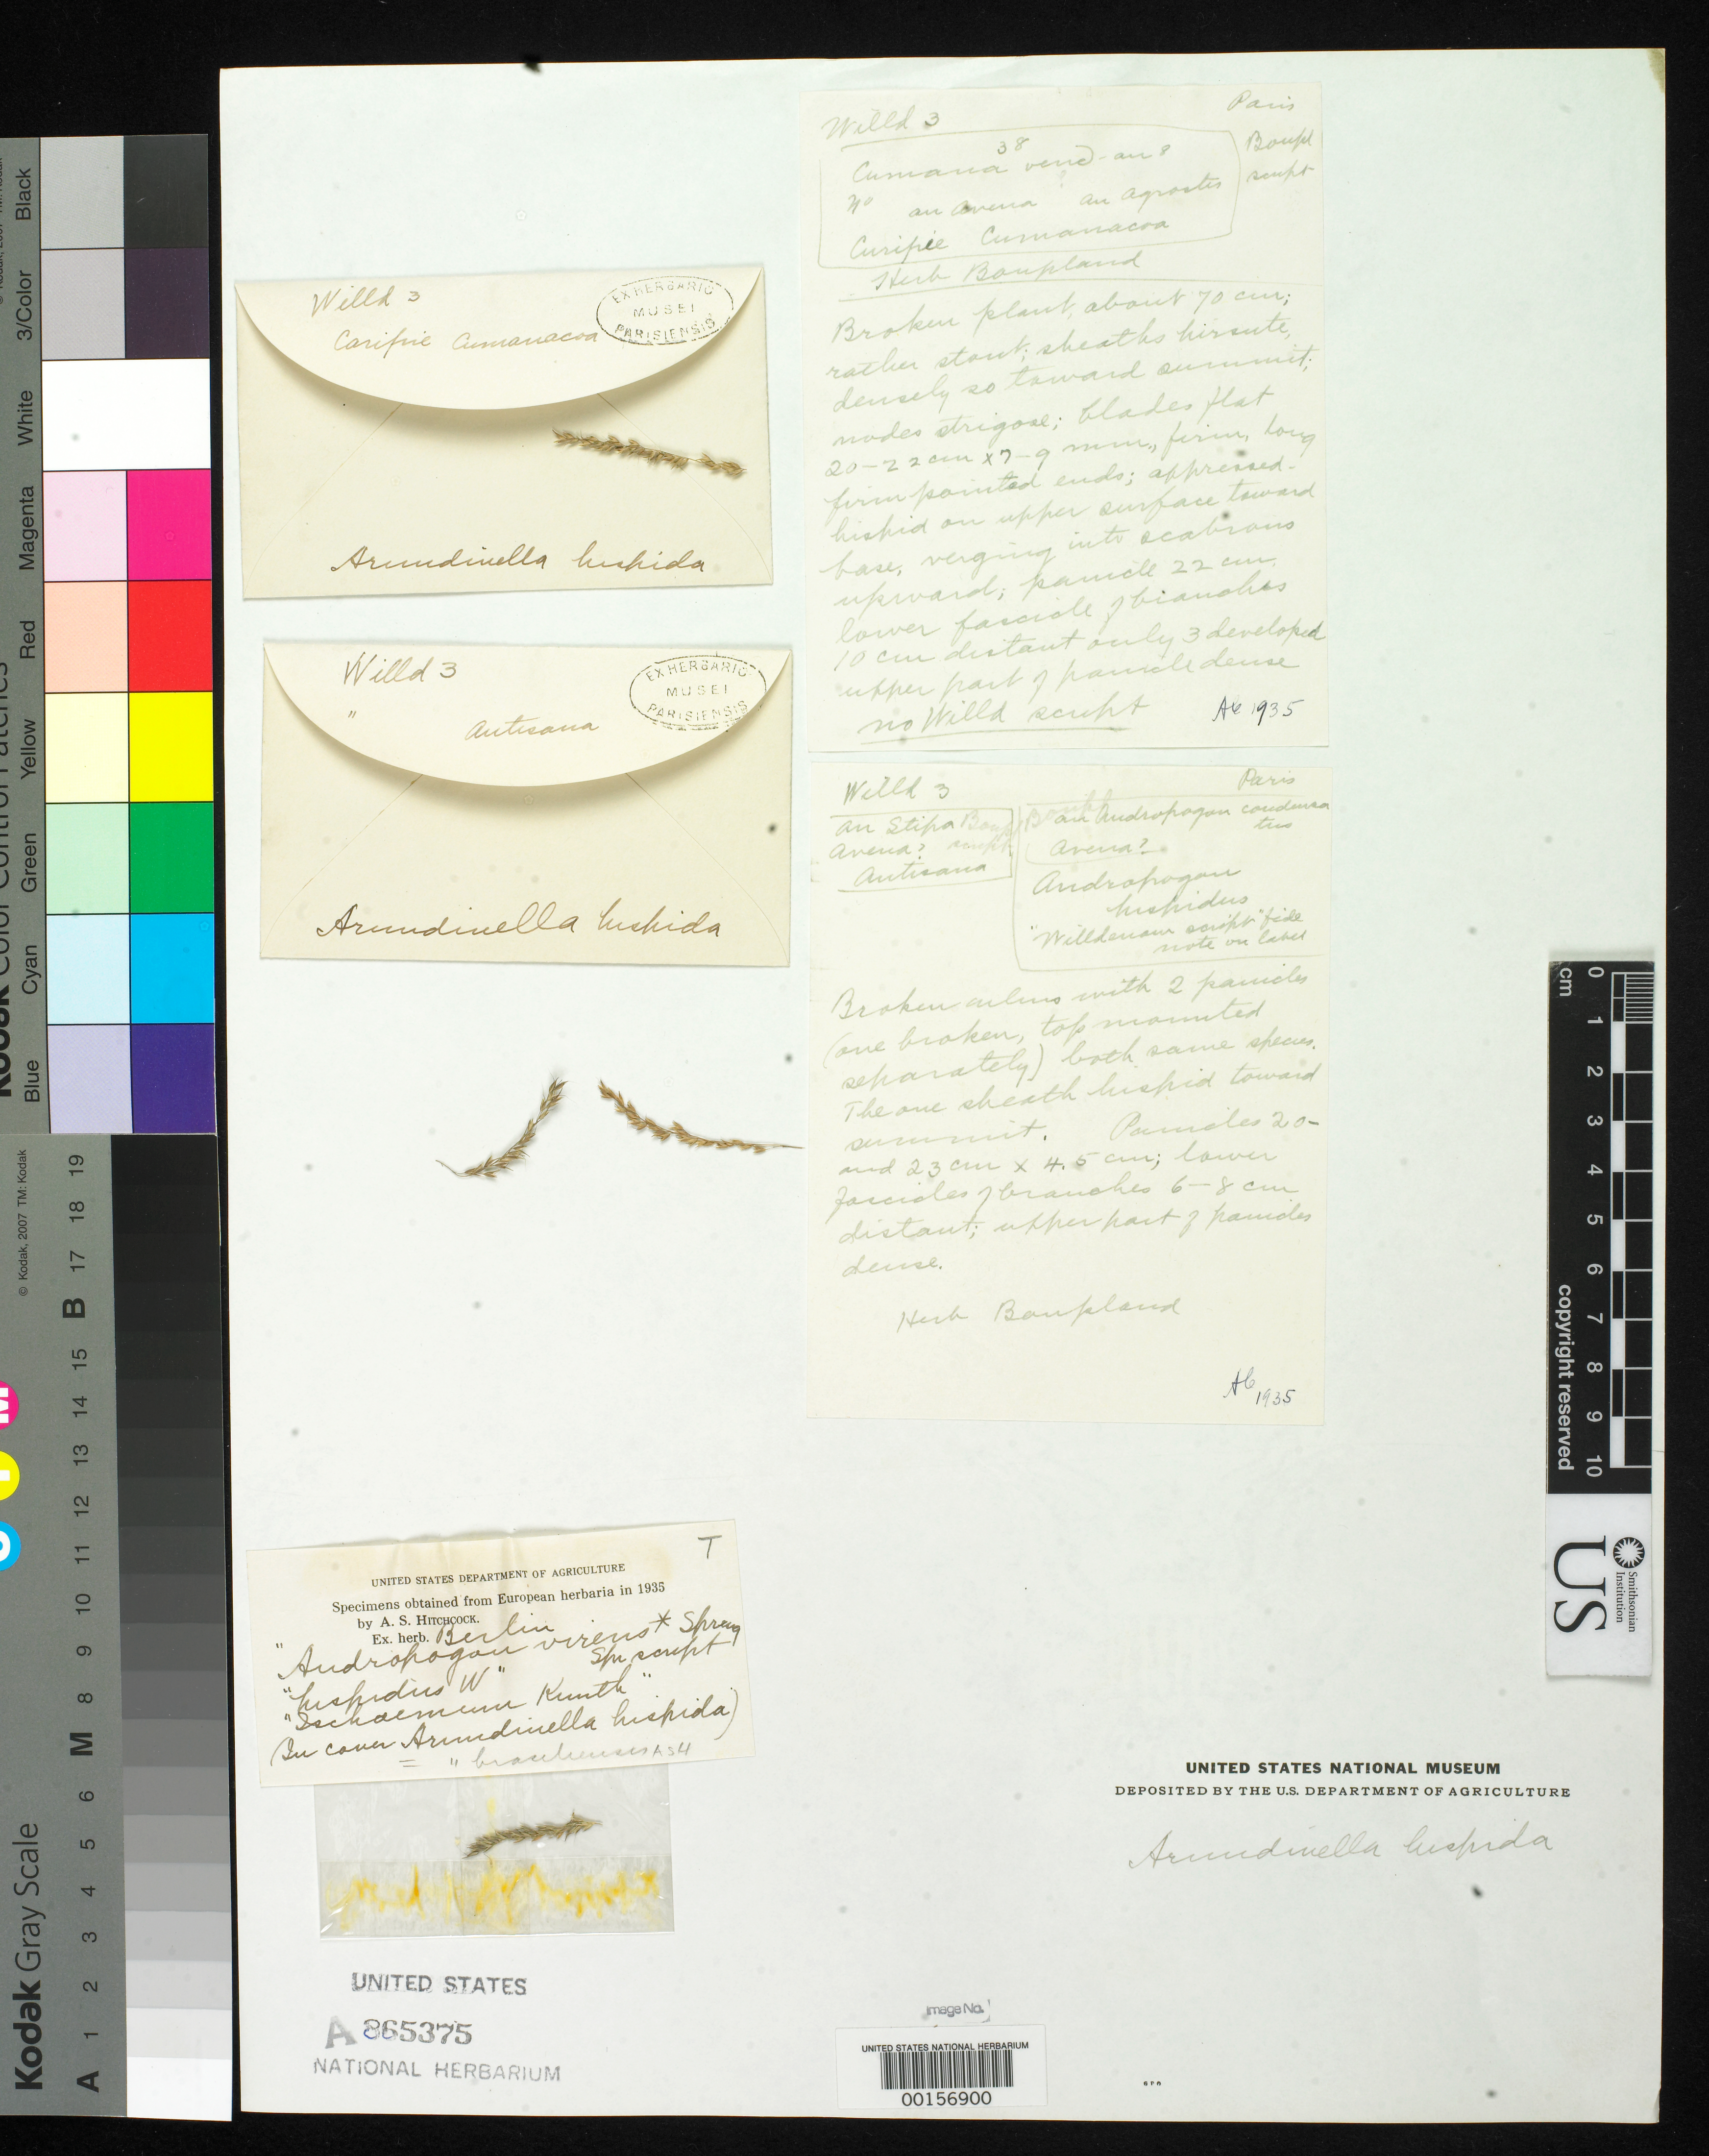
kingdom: Plantae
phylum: Tracheophyta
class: Liliopsida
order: Poales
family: Poaceae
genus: Andropogon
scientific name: Andropogon hispidus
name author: Humb. & Bonpl. ex Willd.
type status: Type Fragment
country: Venezuela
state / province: Sucre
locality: Cumana.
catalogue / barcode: US 865375A